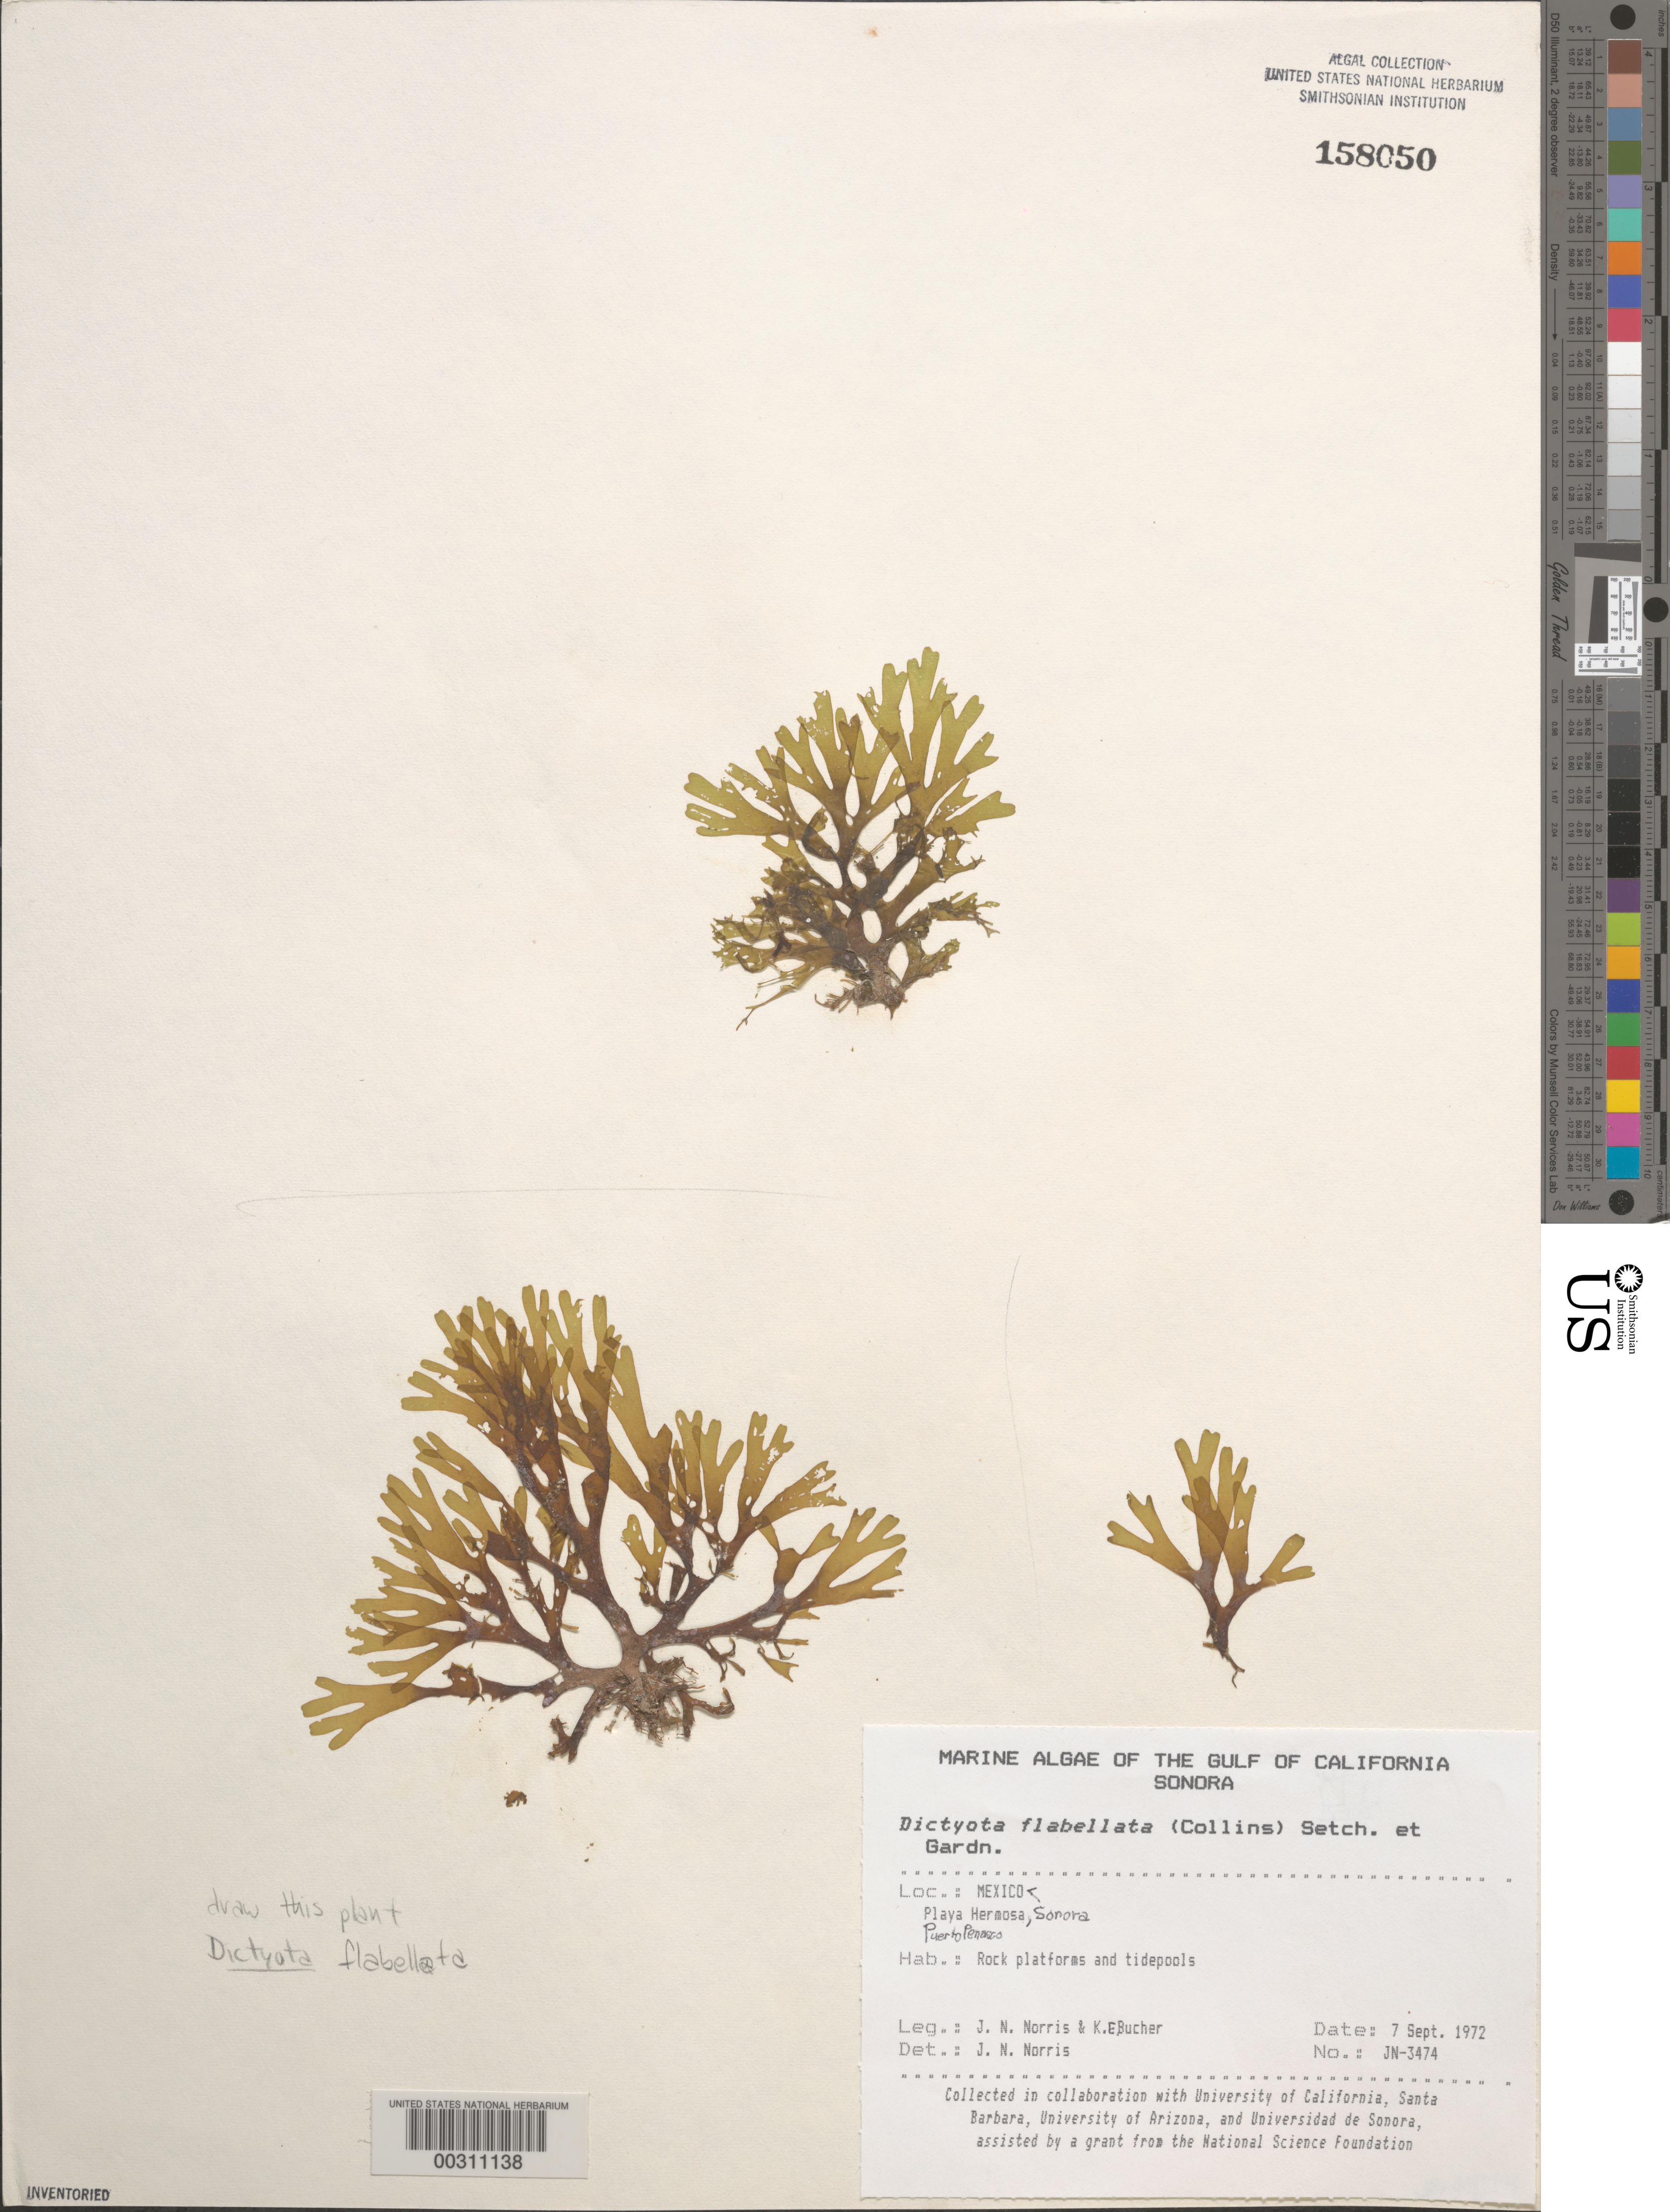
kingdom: Chromista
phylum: Ochrophyta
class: Phaeophyceae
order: Dictyotales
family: Dictyotaceae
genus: Dictyota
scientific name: Dictyota flabellata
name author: (Collins) Setch. & N.L. Gardner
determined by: Norris, James N.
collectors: J. N. Norris & K. E. Bucher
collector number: JN-3474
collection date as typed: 07 Sep 1972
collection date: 1972-09-07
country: Mexico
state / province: Sonora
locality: Playa Hermosa, Puerto Penasco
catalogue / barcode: US 158050